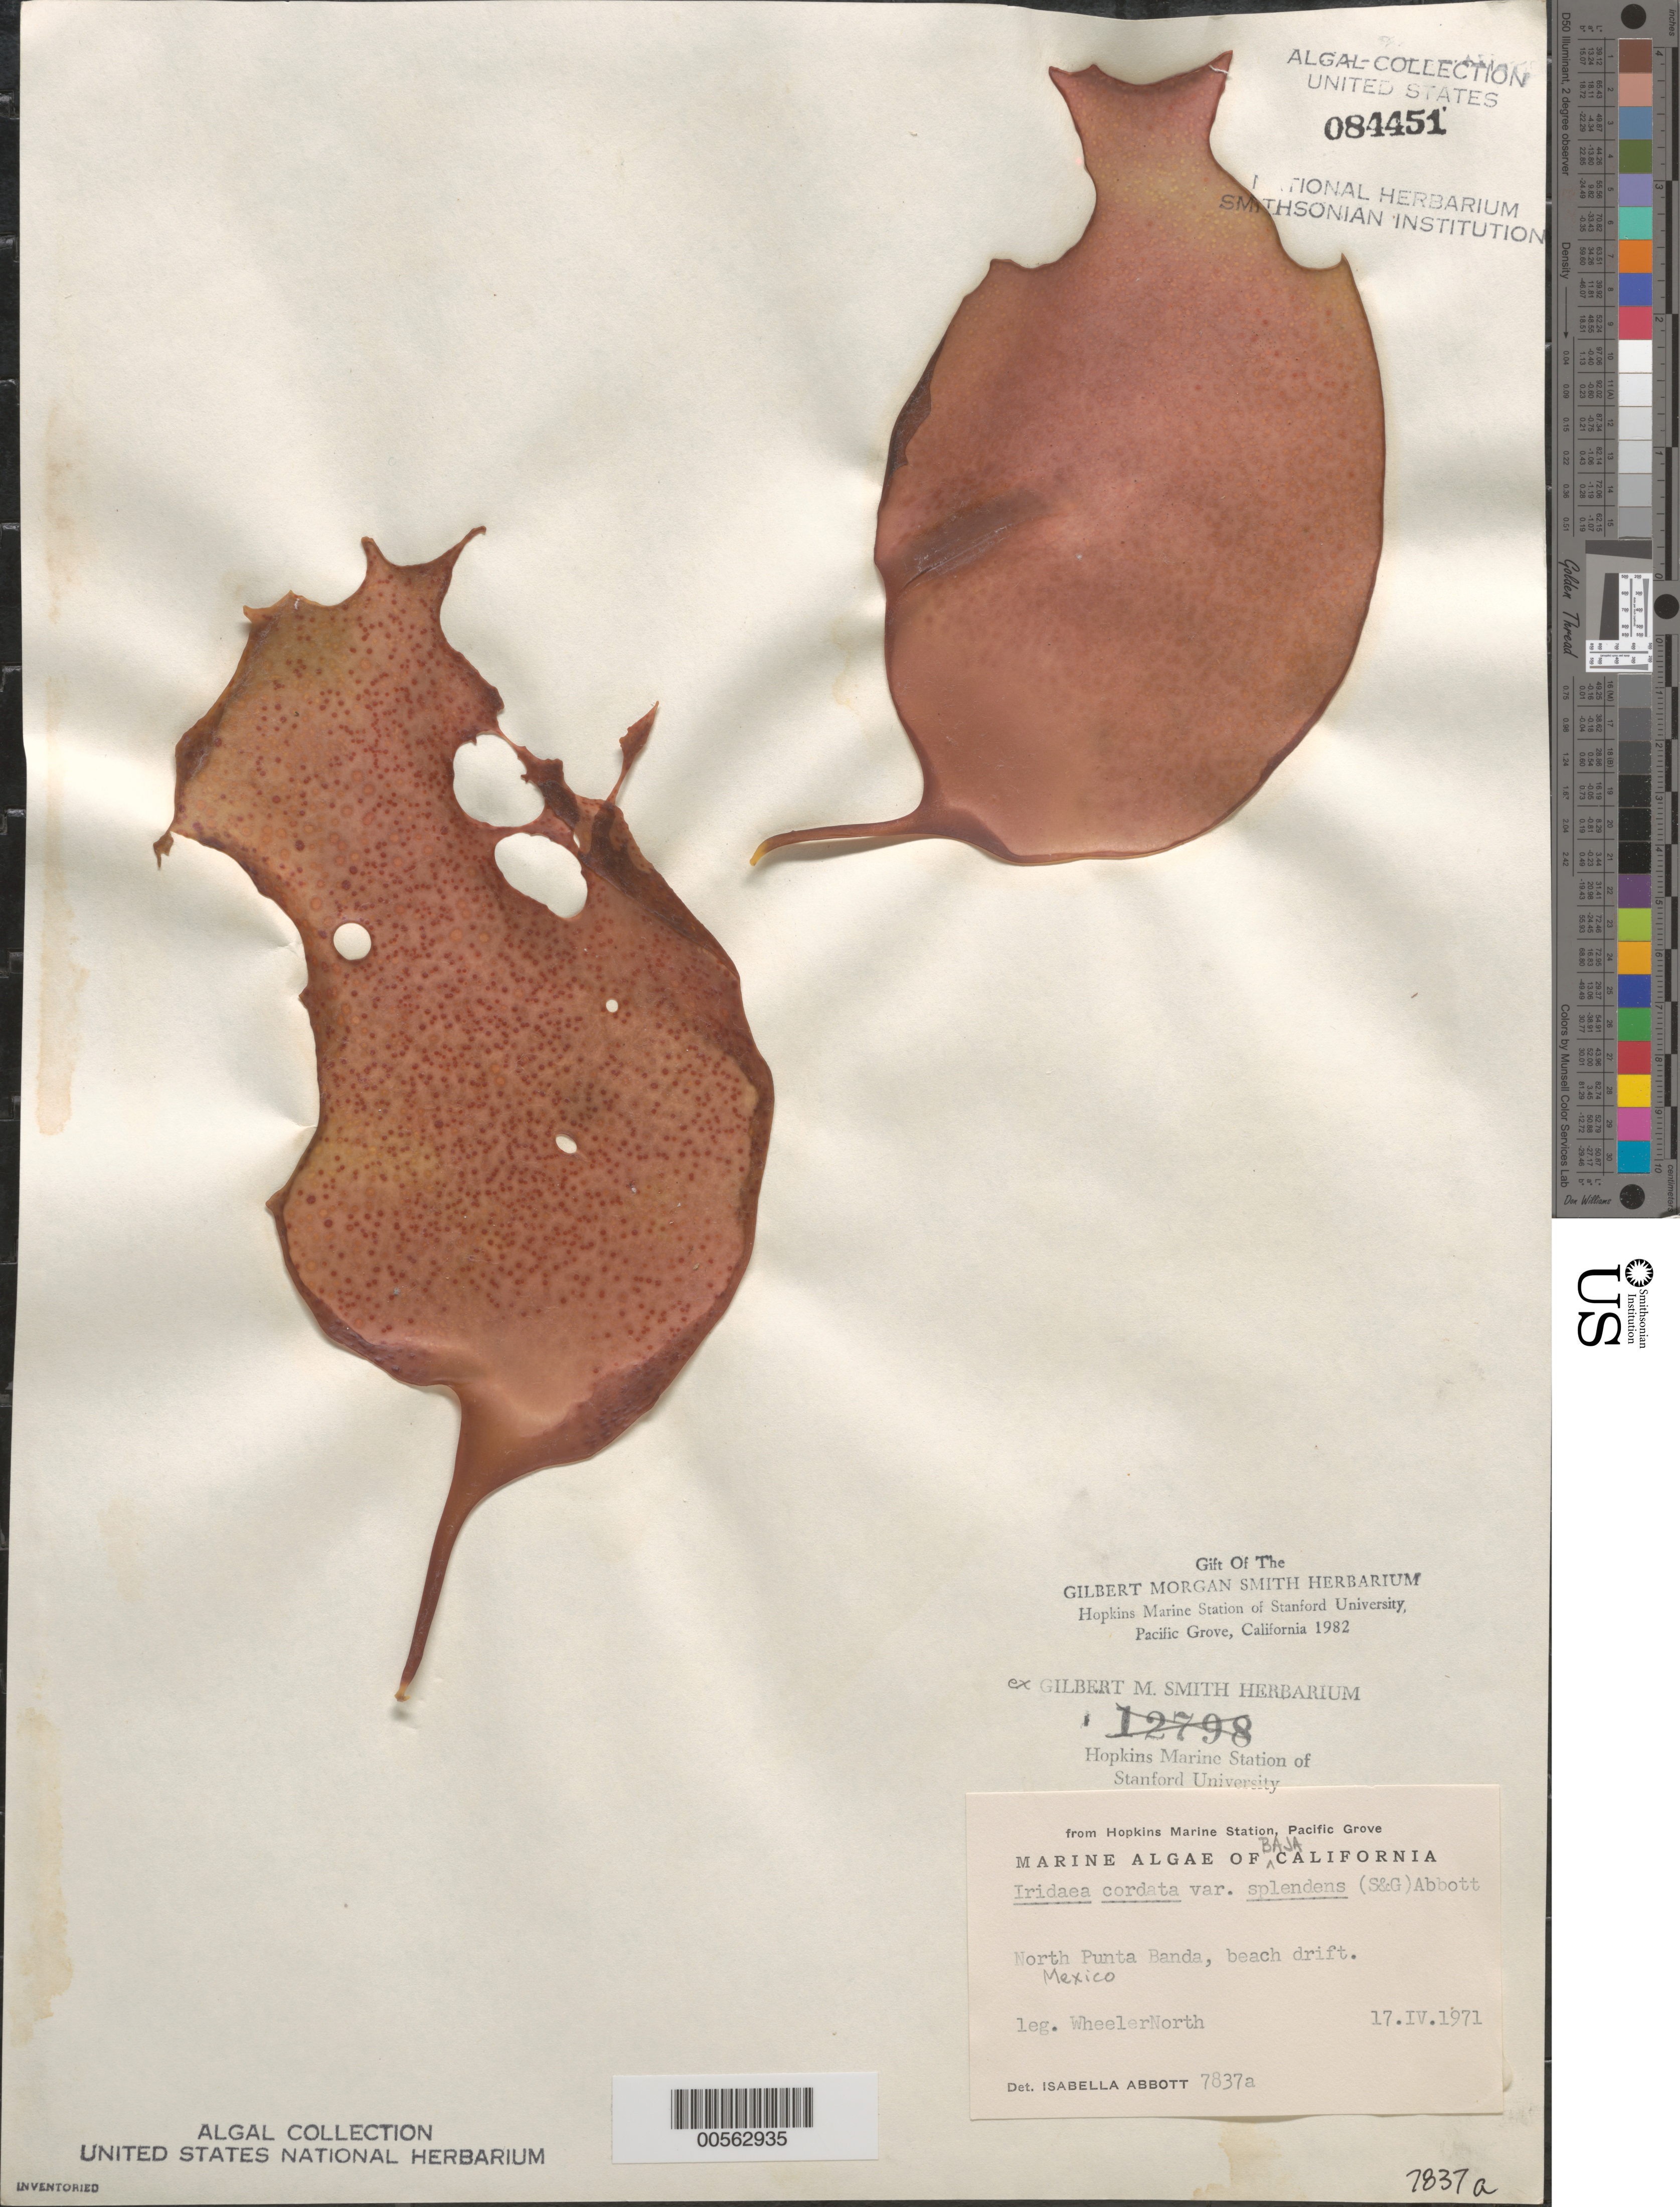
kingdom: Plantae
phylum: Rhodophyta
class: Florideophyceae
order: Gigartinales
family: Gigartinaceae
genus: Iridaea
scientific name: Iridaea cordata var. splendens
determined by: Abbott, Isabella A.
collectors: W. North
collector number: IAA 7837a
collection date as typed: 17 Apr 1971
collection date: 1971-04-17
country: Mexico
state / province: Baja California Norte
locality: North Punta Banda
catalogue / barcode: US 84451